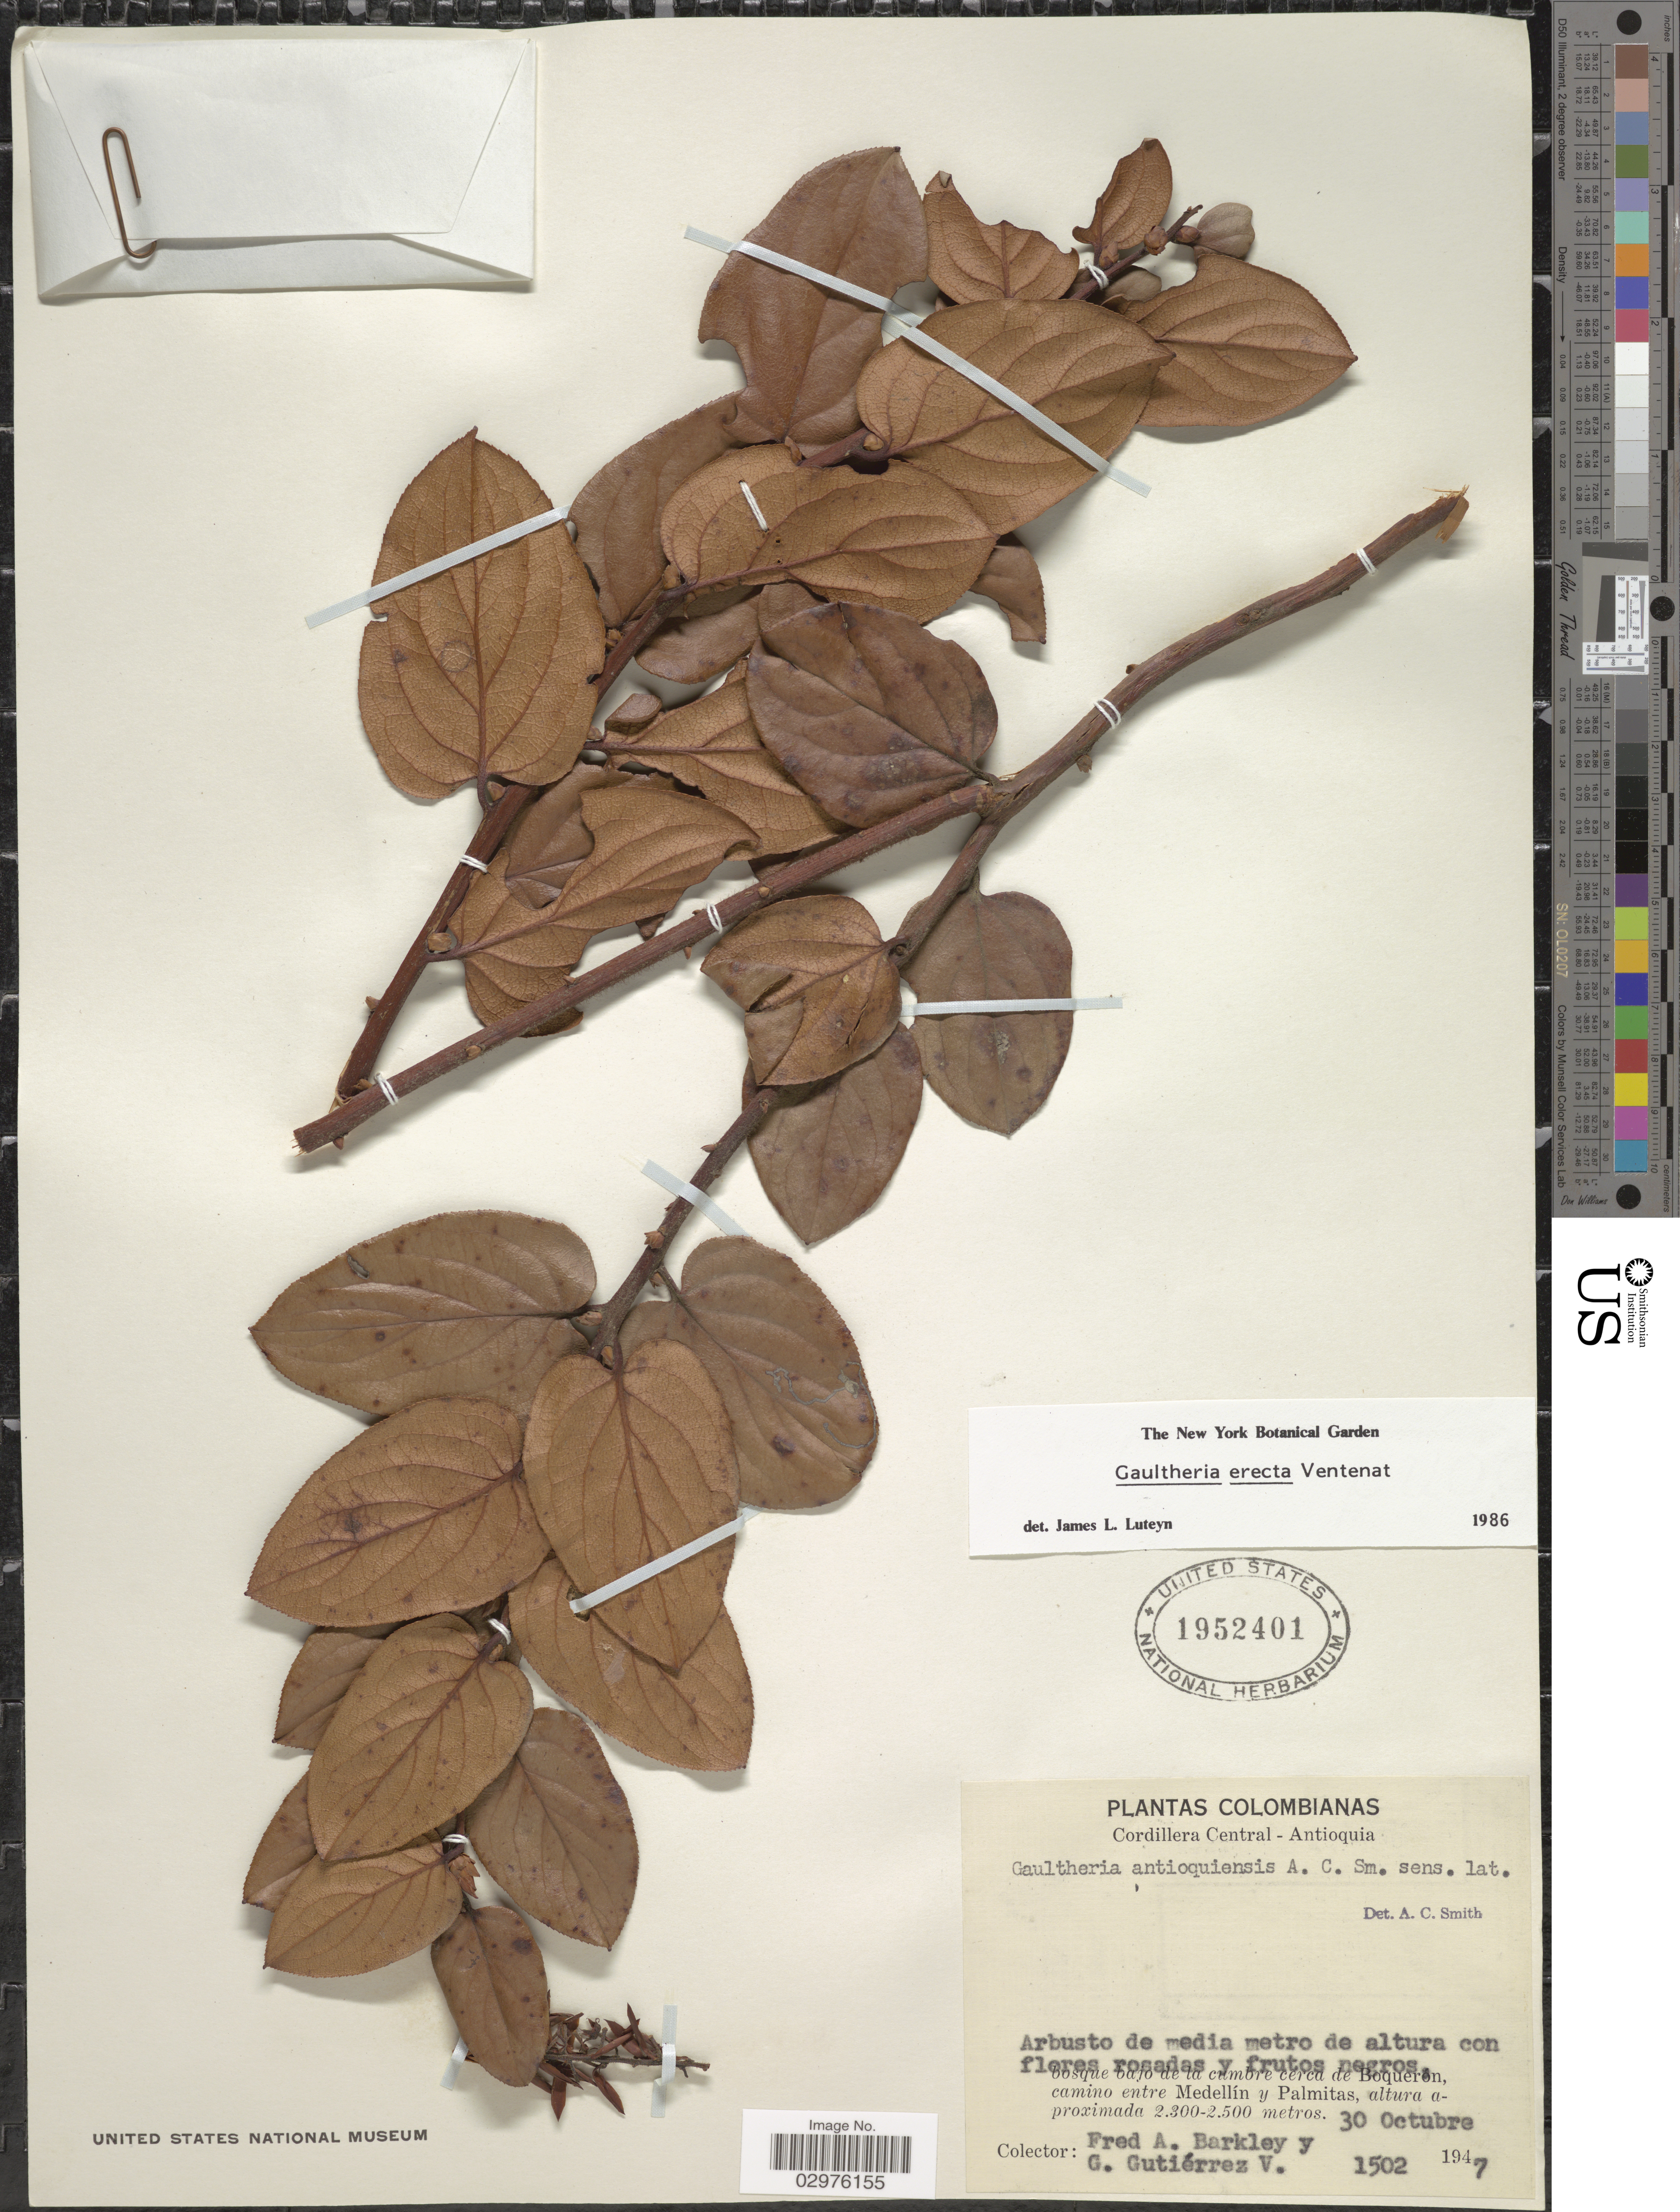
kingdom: Plantae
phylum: Tracheophyta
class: Magnoliopsida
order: Ericales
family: Ericaceae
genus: Gaultheria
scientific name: Gaultheria erecta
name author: Vent.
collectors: F. A. Barkley & G. Gutiérrez V.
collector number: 1502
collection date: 1947-10-30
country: Colombia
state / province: Antioquia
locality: Cordillera Central - Antioquia. Bosque bajo de la cumbre cerca de Boquerón, camino entre Medellín y Palmitas.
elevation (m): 2300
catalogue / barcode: US 1952401